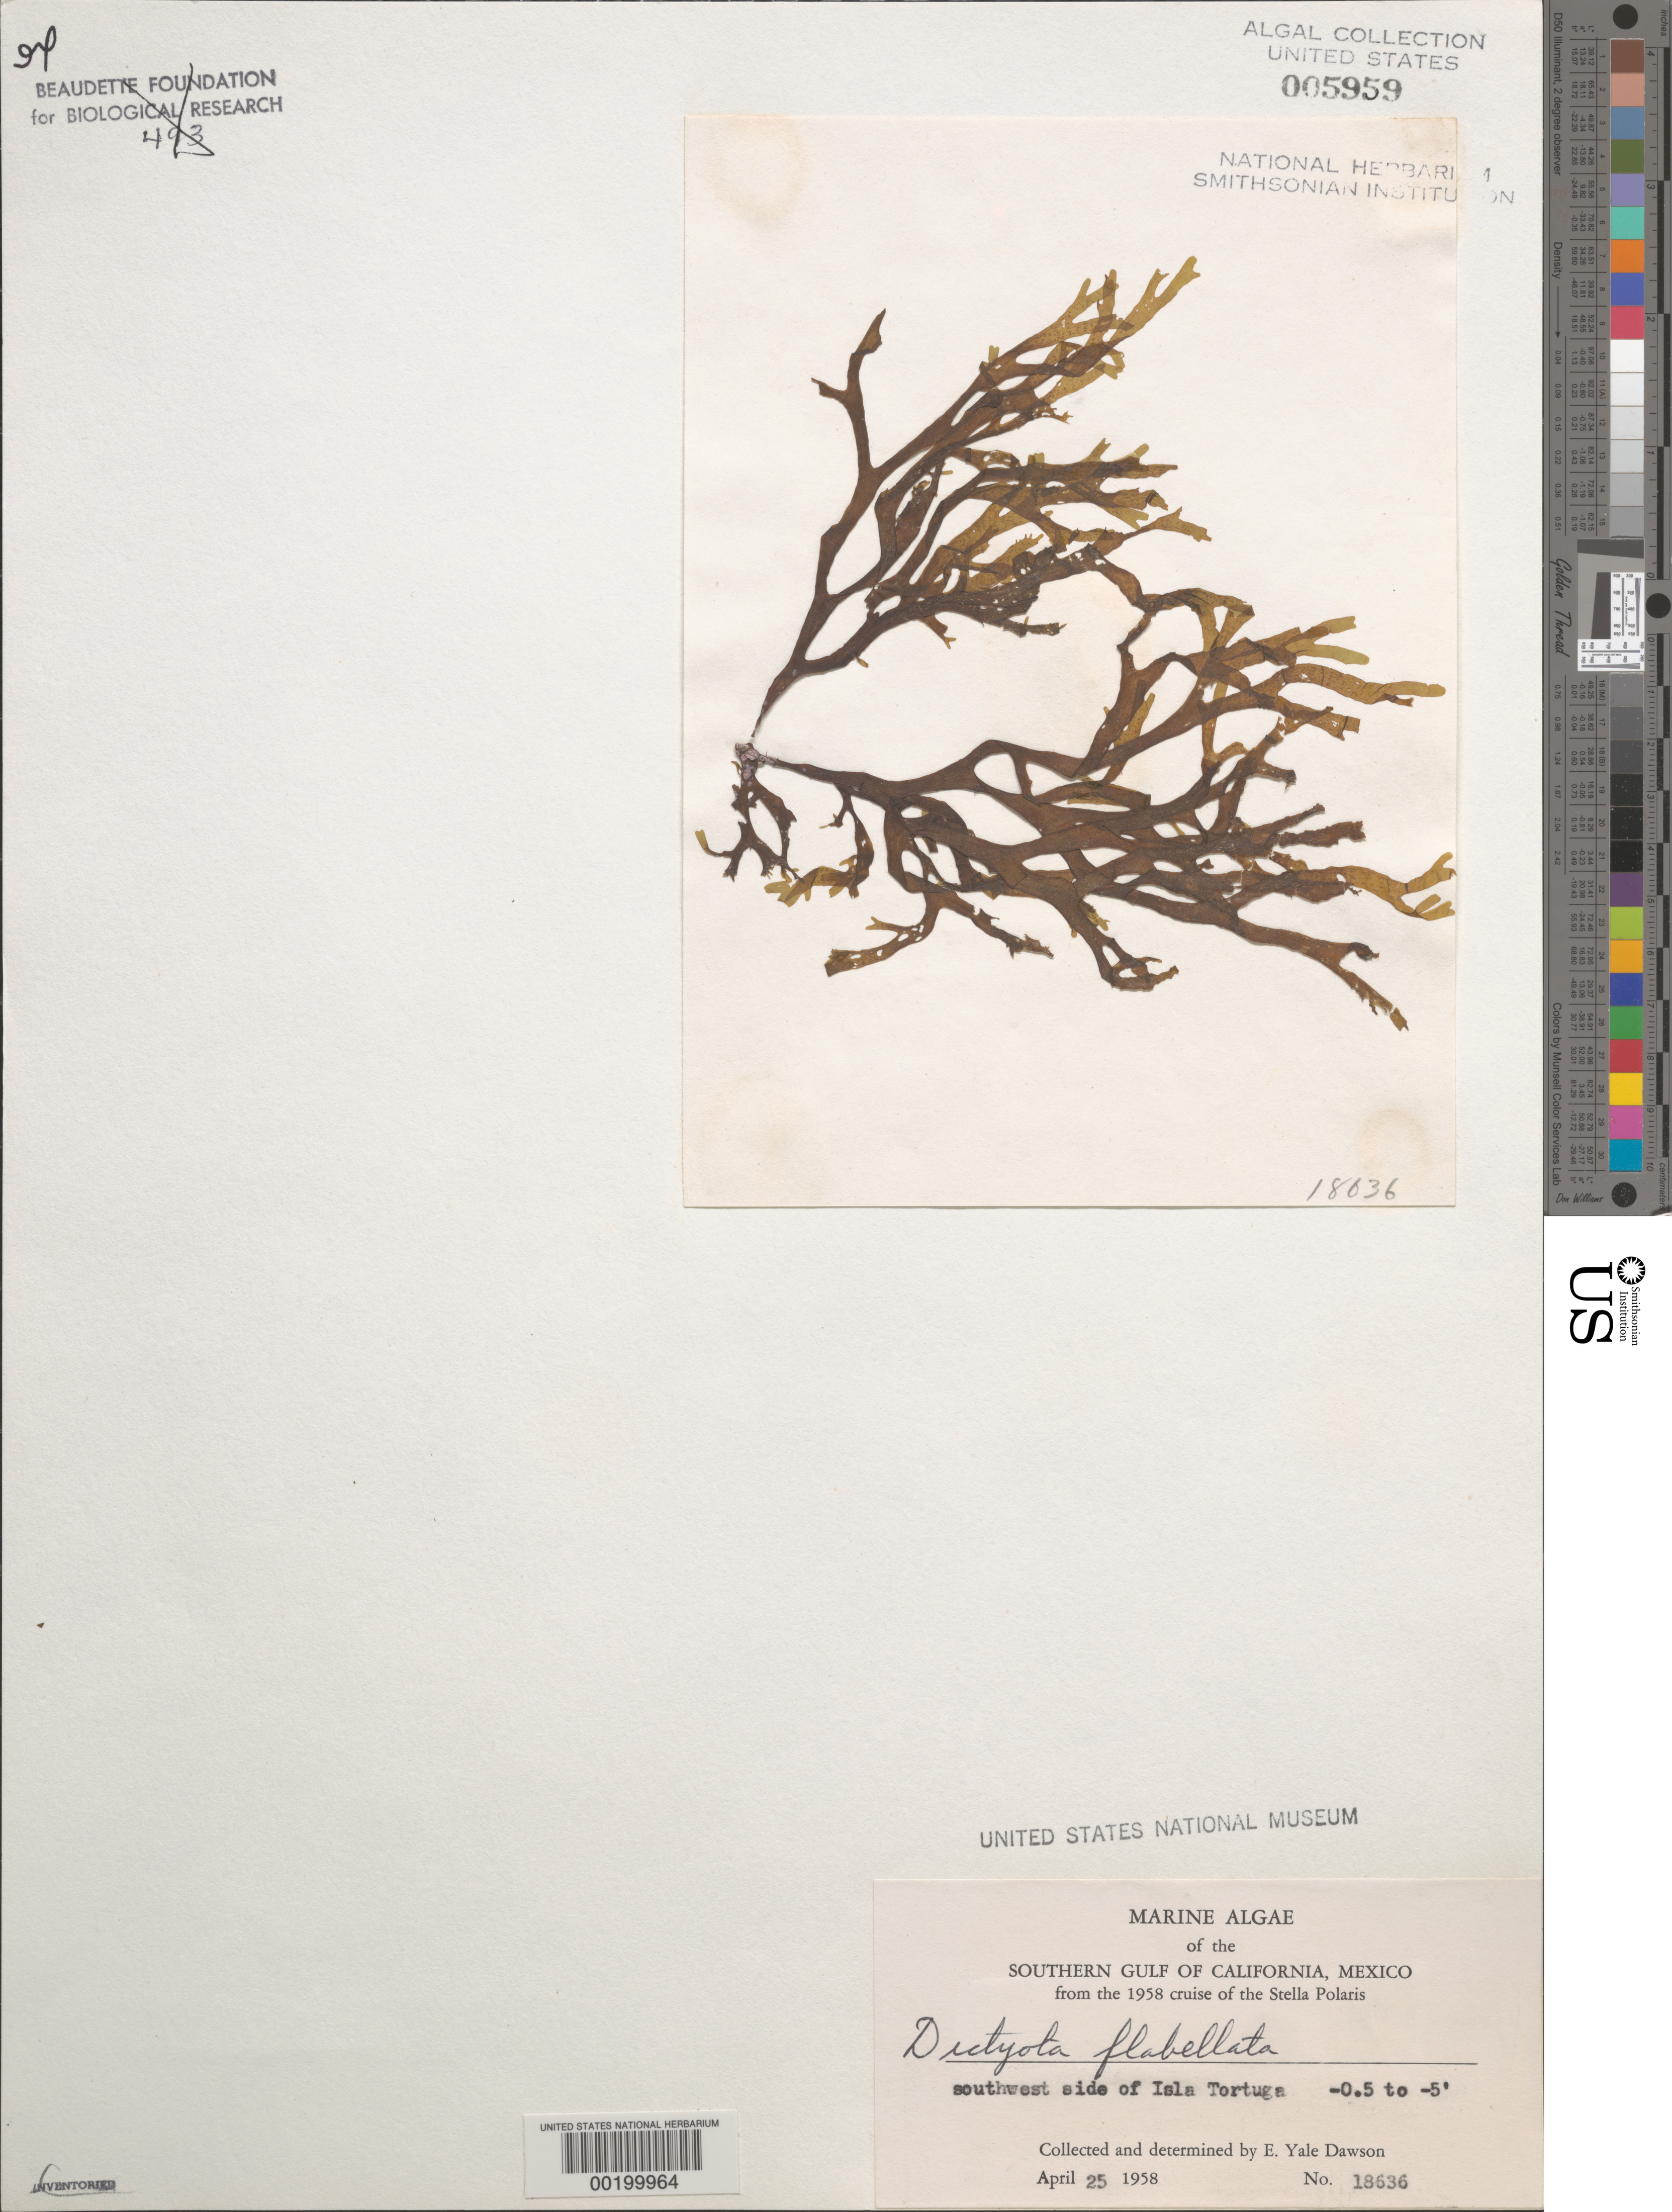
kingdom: Chromista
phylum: Ochrophyta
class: Phaeophyceae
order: Dictyotales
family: Dictyotaceae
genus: Dictyota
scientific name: Dictyota flabellata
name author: (Collins) Setch. & N.L. Gardner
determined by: Dawson, E. Y.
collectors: E. Y. Dawson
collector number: EYD 18636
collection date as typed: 25 Apr 1958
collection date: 1958-04-25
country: Mexico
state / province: Baja California Sur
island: Isla Tortuga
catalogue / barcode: US 5959